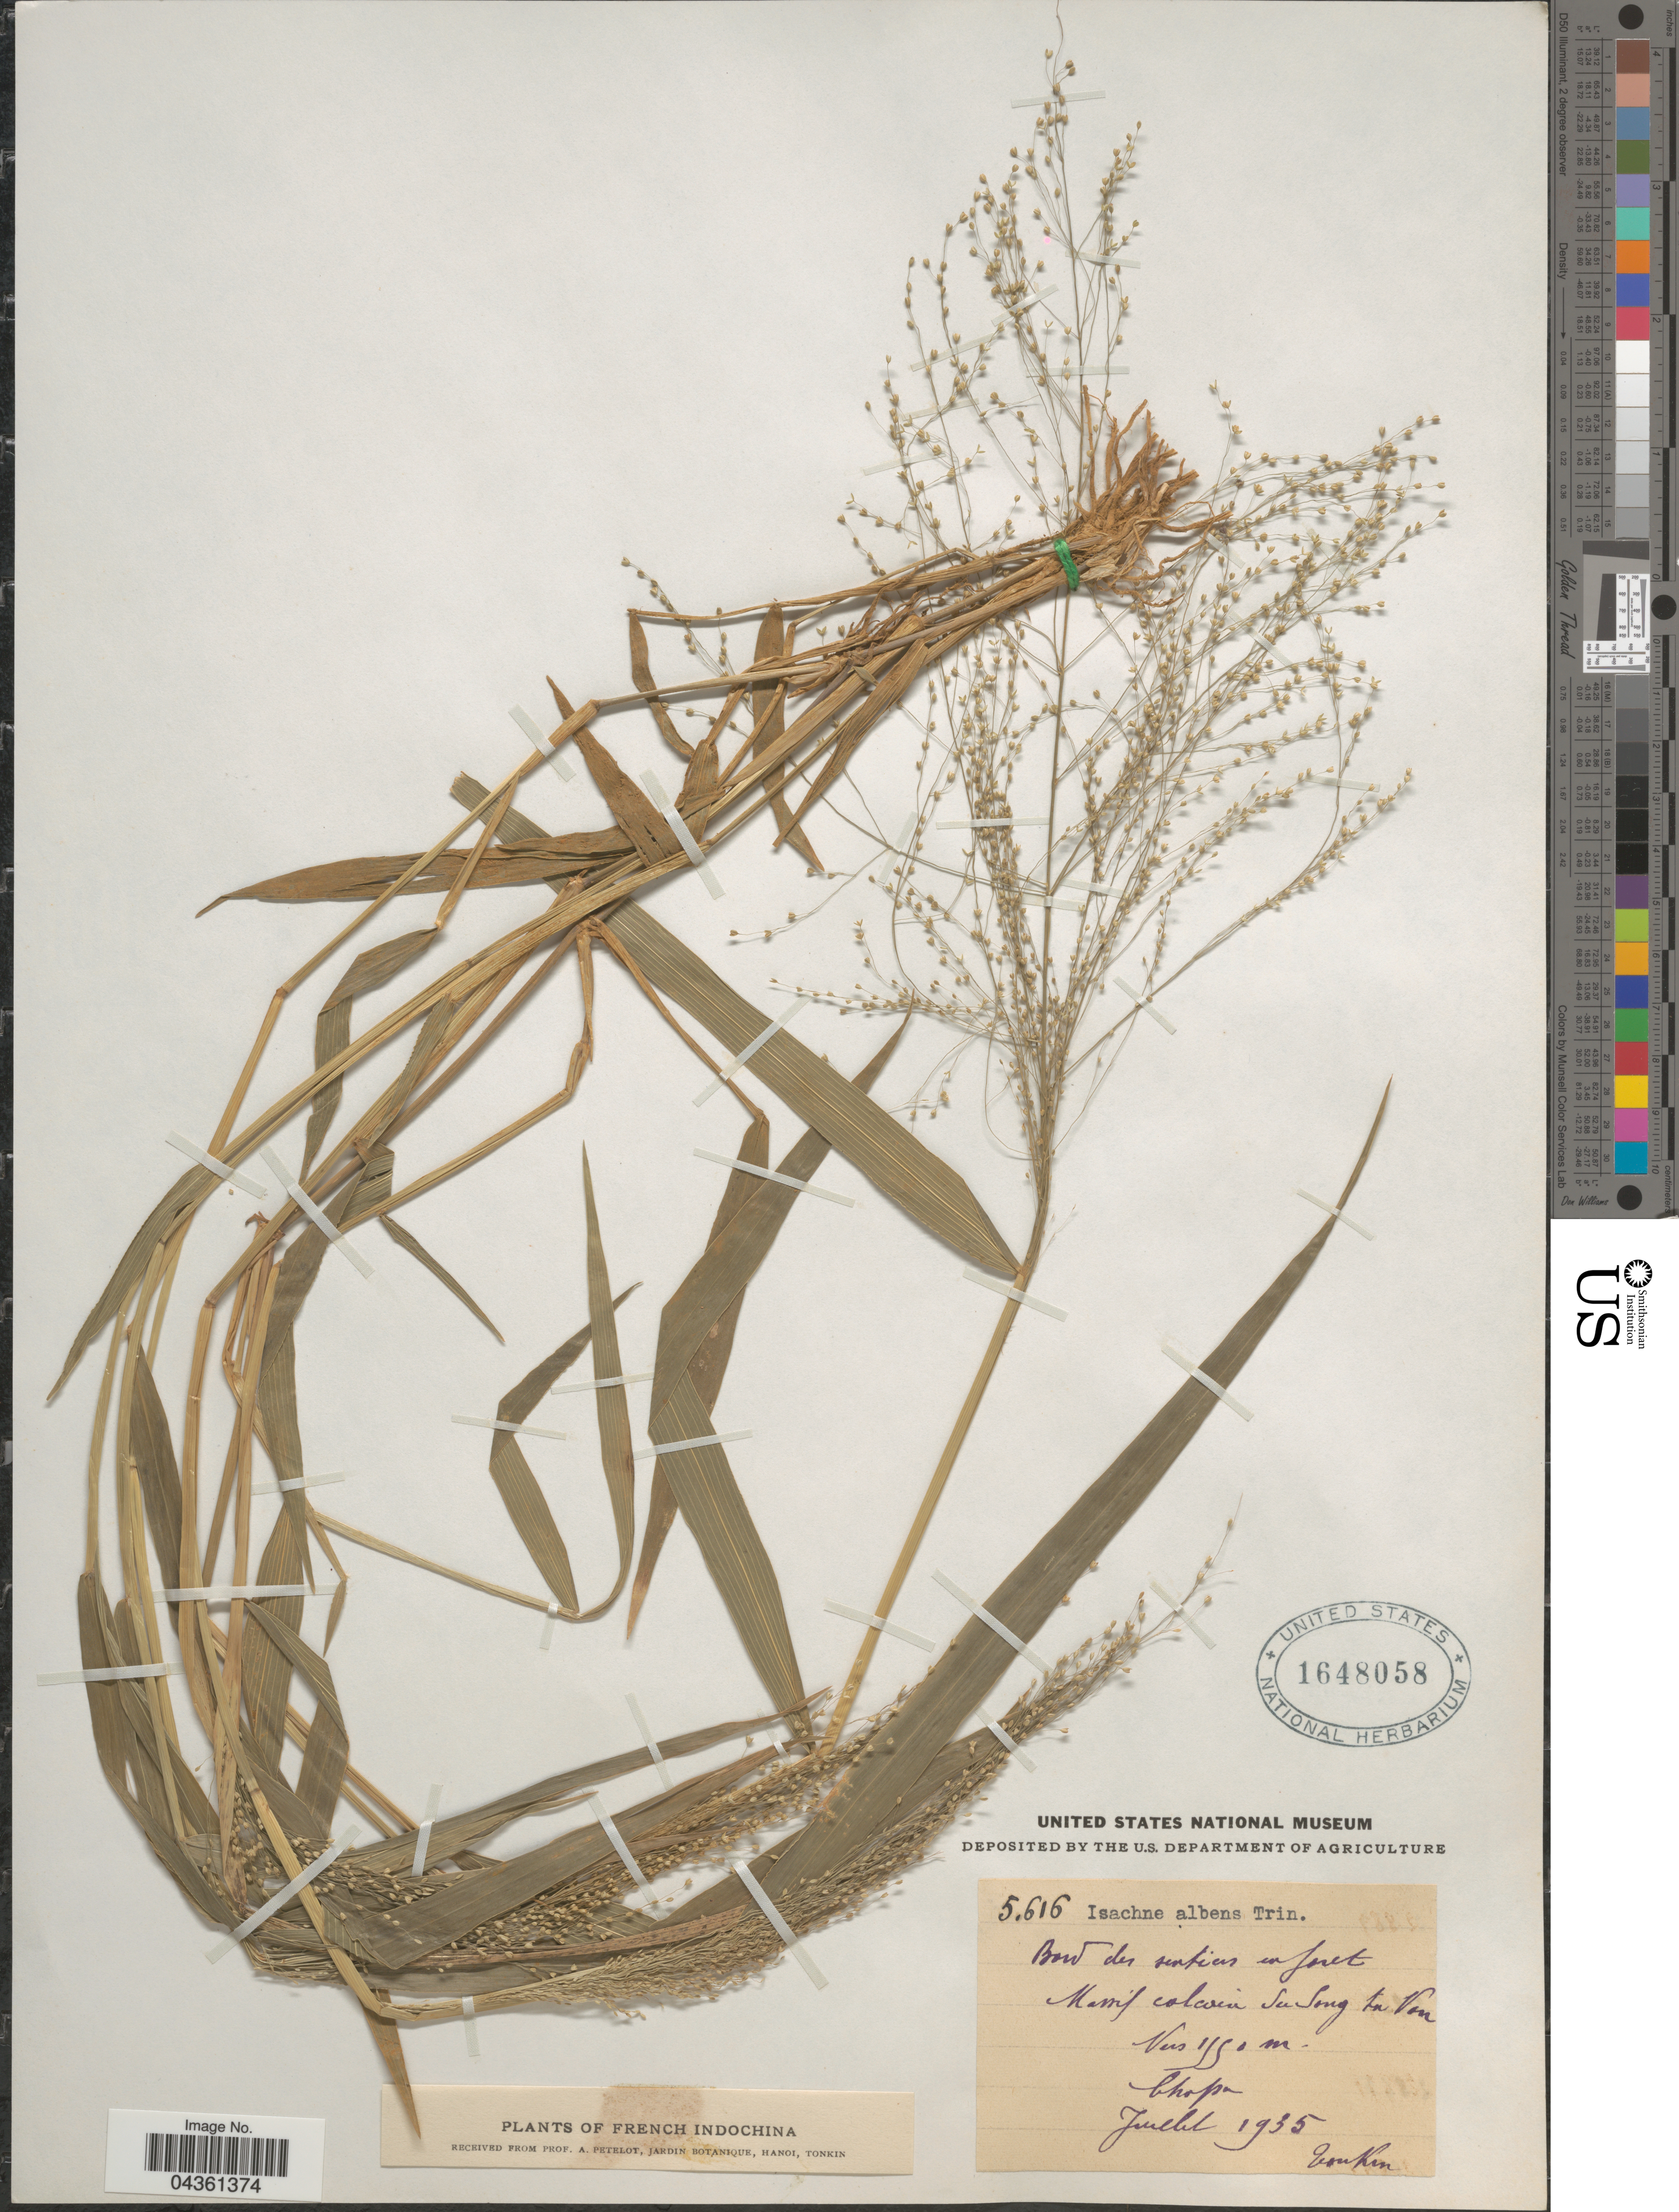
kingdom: Plantae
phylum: Tracheophyta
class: Liliopsida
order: Poales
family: Poaceae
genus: Isachne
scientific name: Isachne albens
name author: Trin.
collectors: A. Petelot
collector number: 5616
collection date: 1935-07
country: Vietnam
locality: French Indochina. Massif calcair Su Song tu Von. Chopa. Tonkin.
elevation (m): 1550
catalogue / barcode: US 1648058